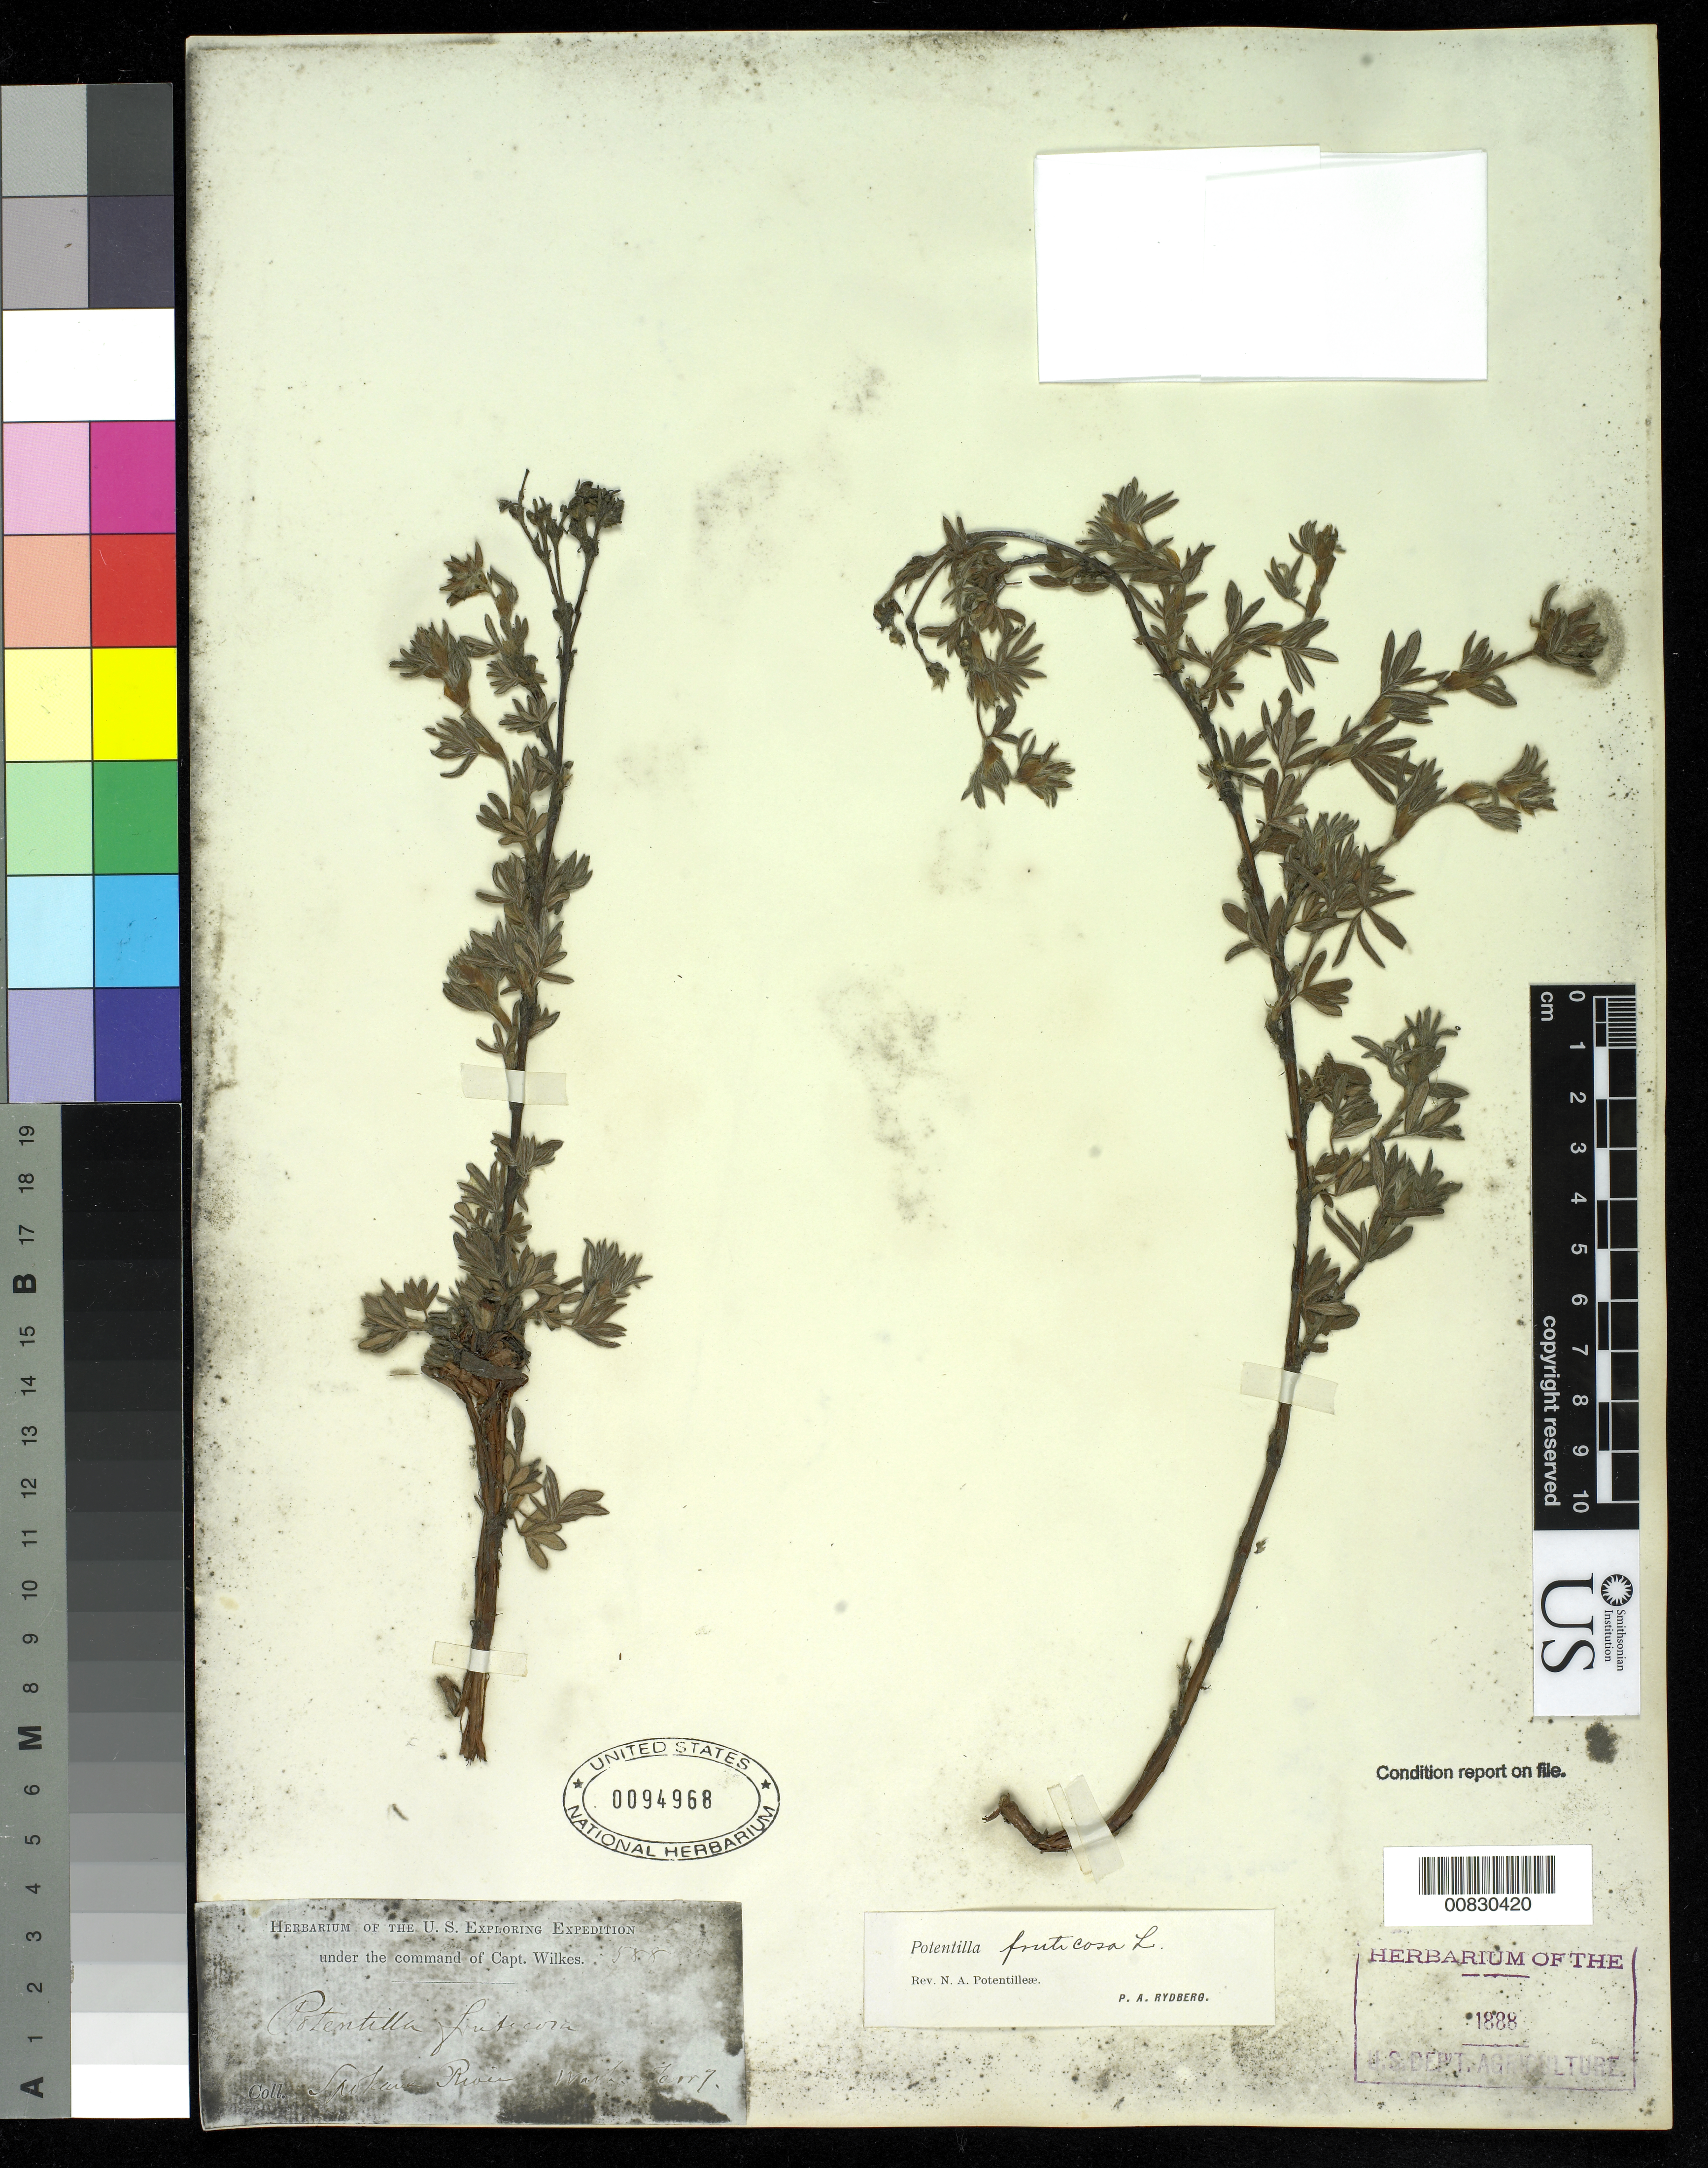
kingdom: Plantae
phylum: Tracheophyta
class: Magnoliopsida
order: Rosales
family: Rosaceae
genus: Dasiphora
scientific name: Dasiphora fruticosa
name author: (L.) Rydb.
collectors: Wilkes Explor. Exped.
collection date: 1838/1842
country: United States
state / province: Washington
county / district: Spokane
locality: Spokane River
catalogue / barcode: US 94968